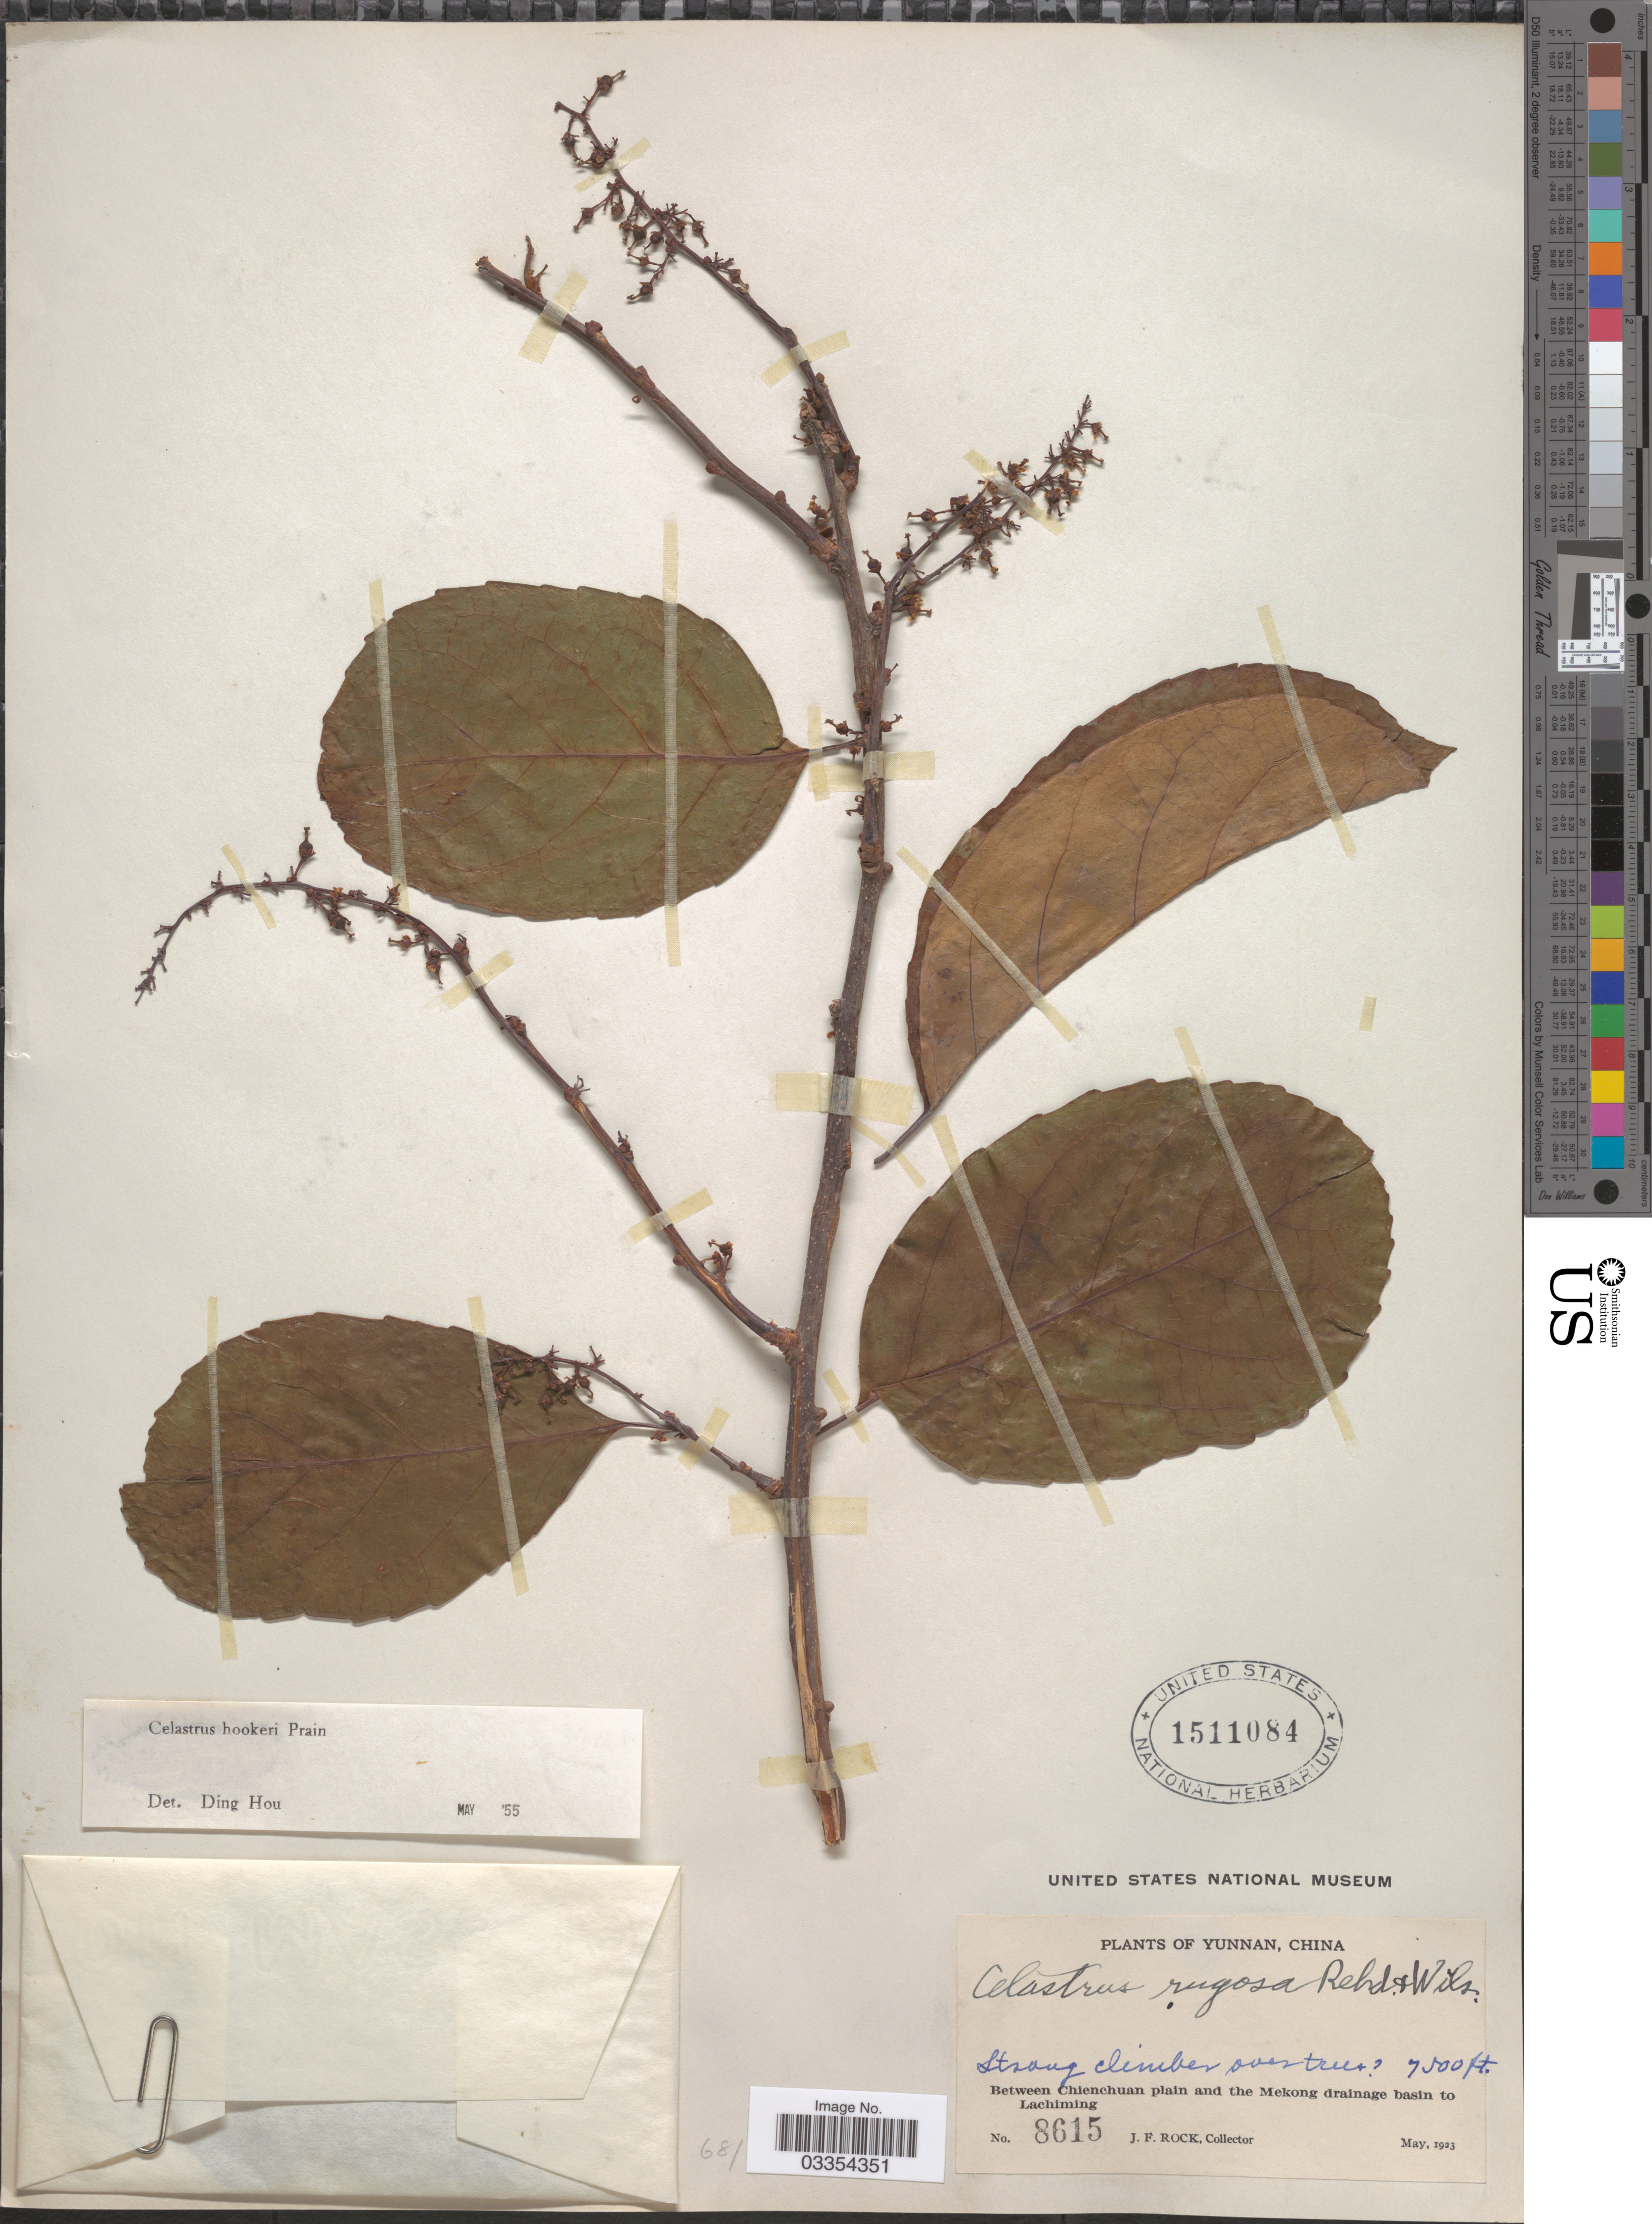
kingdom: Plantae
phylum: Tracheophyta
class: Magnoliopsida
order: Celastrales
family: Celastraceae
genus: Celastrus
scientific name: Celastrus hookeri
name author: Prain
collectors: J. Rock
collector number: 8615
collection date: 1923-05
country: China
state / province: Yunnan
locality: Between Chienchuan plain and the Mekong drainage basin to Lachiming.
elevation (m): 2286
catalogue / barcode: US 1511084